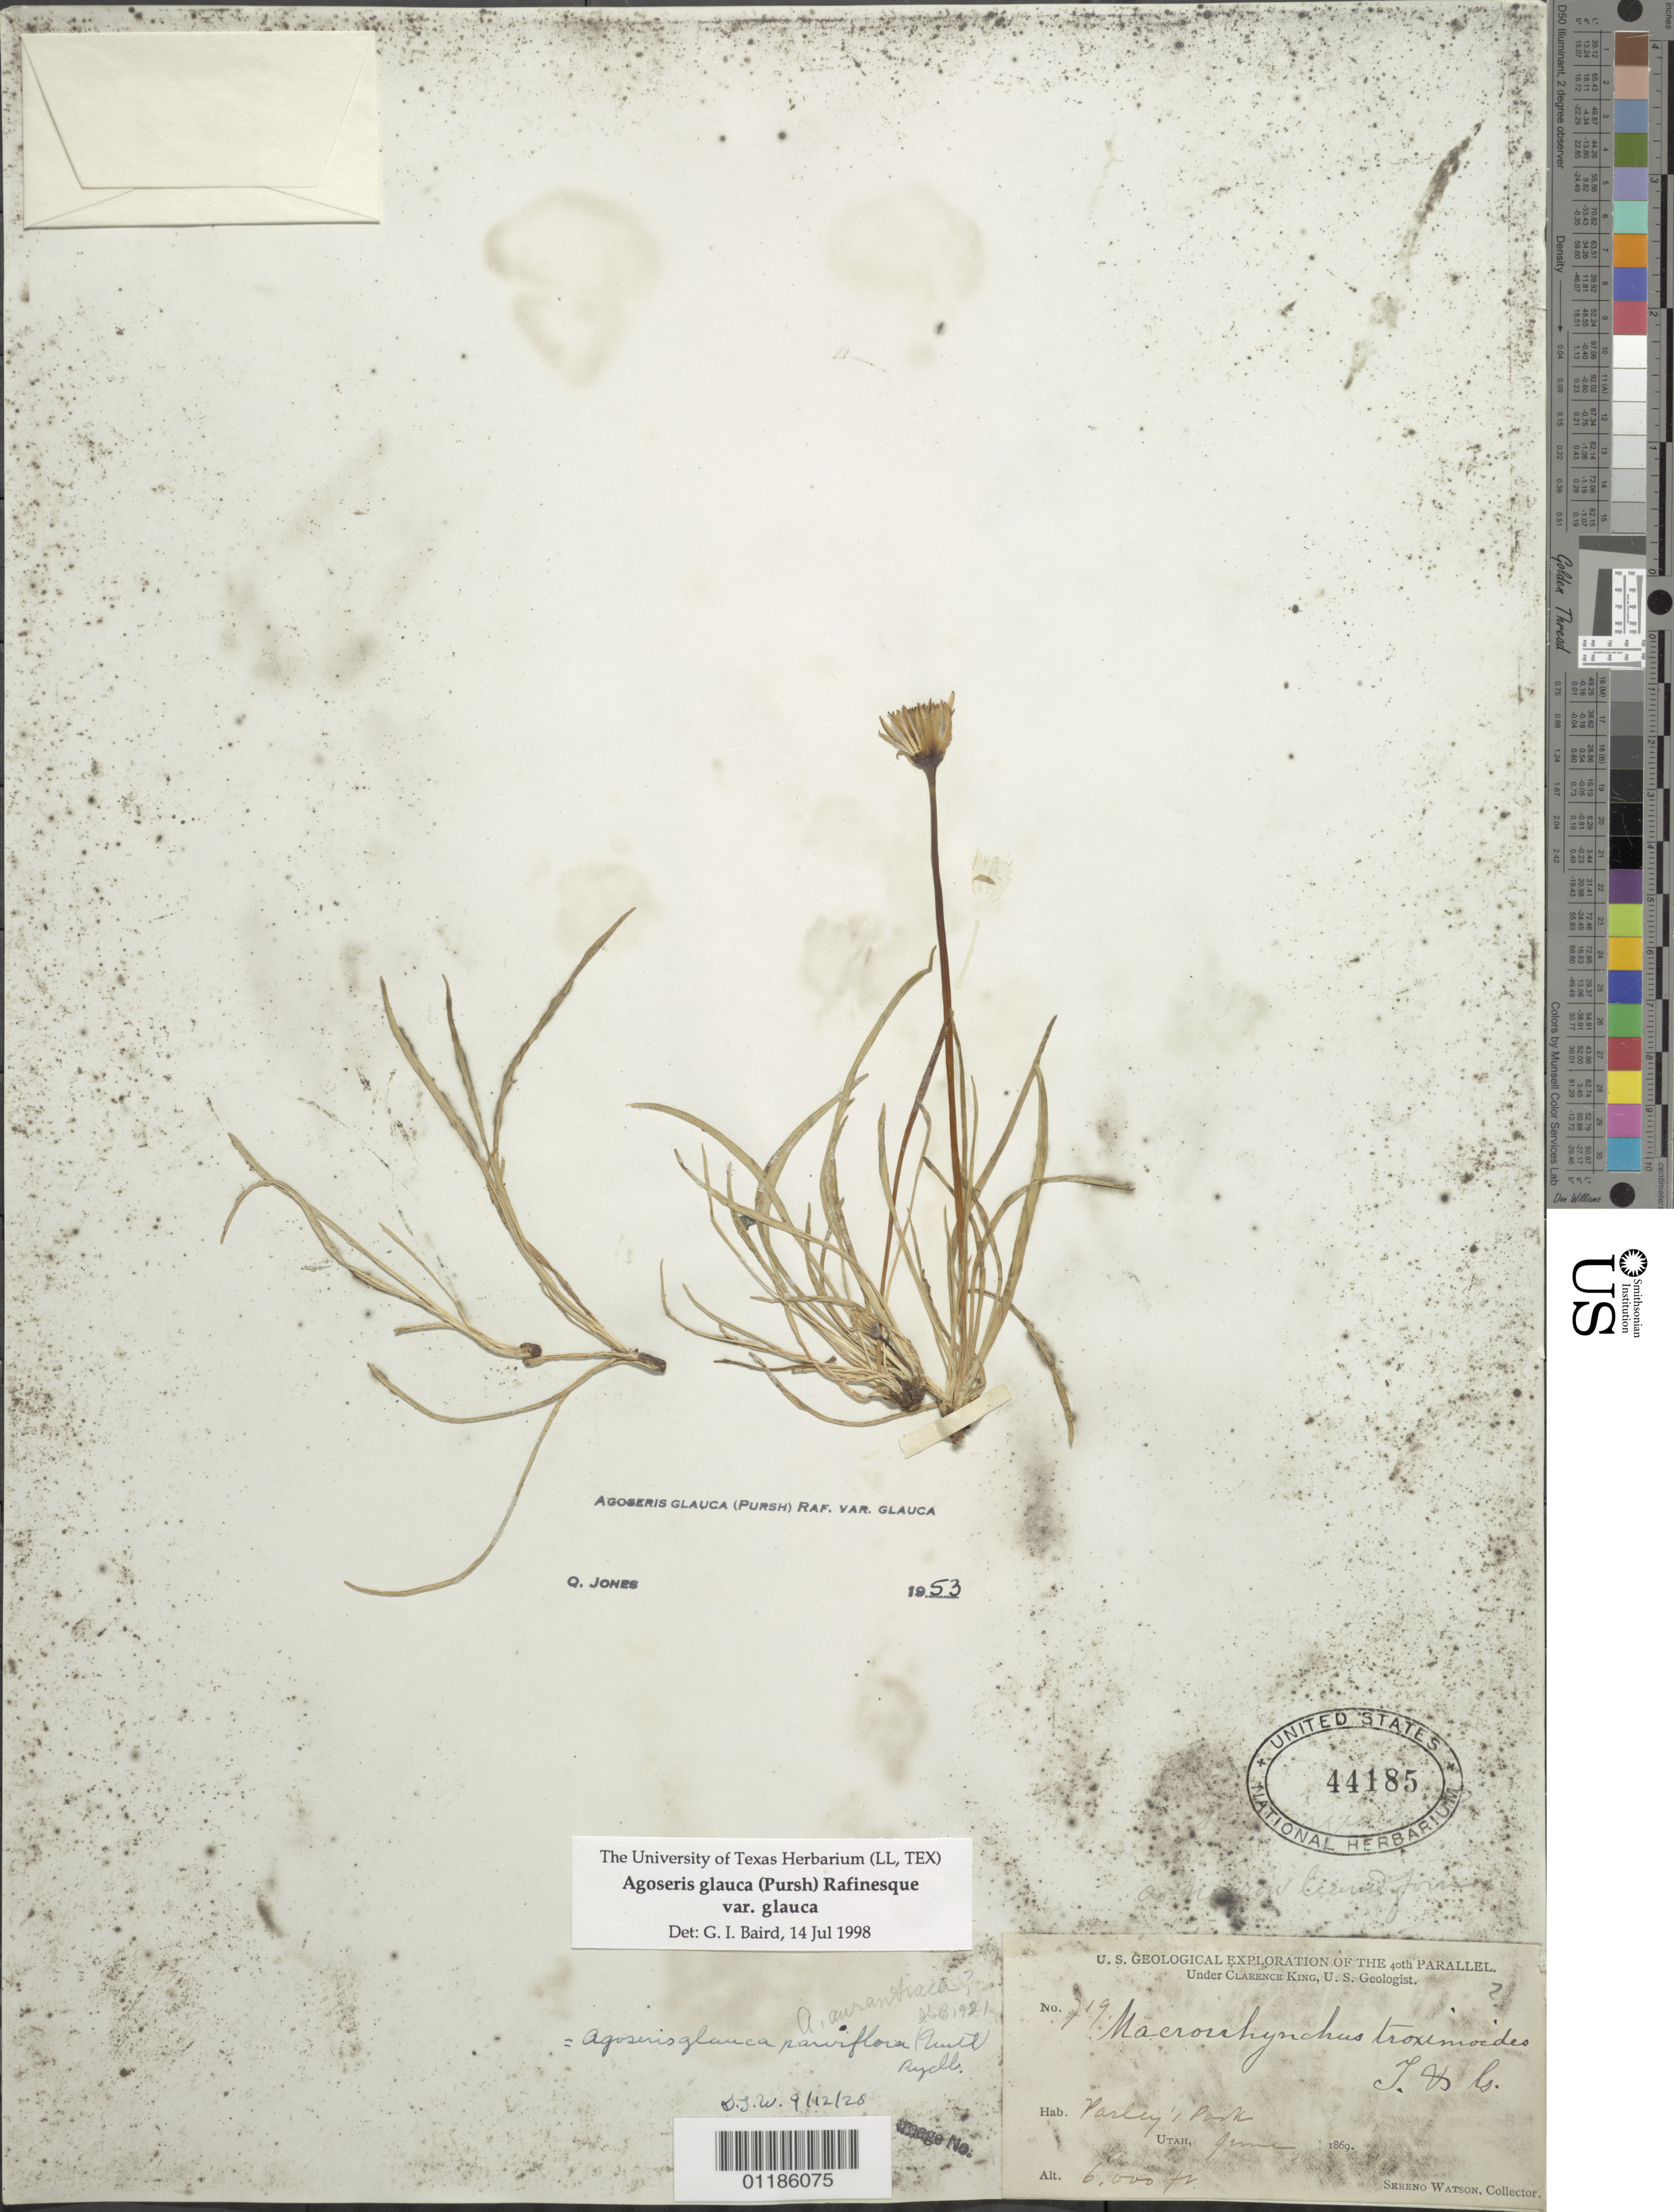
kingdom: Plantae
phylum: Tracheophyta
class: Magnoliopsida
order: Asterales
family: Asteraceae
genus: Agoseris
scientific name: Agoseris glauca var. glauca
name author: (Pursh) Raf.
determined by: Baird, G. I.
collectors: S. Watson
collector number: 719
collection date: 1869-06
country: United States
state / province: Utah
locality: Parley's Park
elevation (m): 1829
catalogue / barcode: US 44185